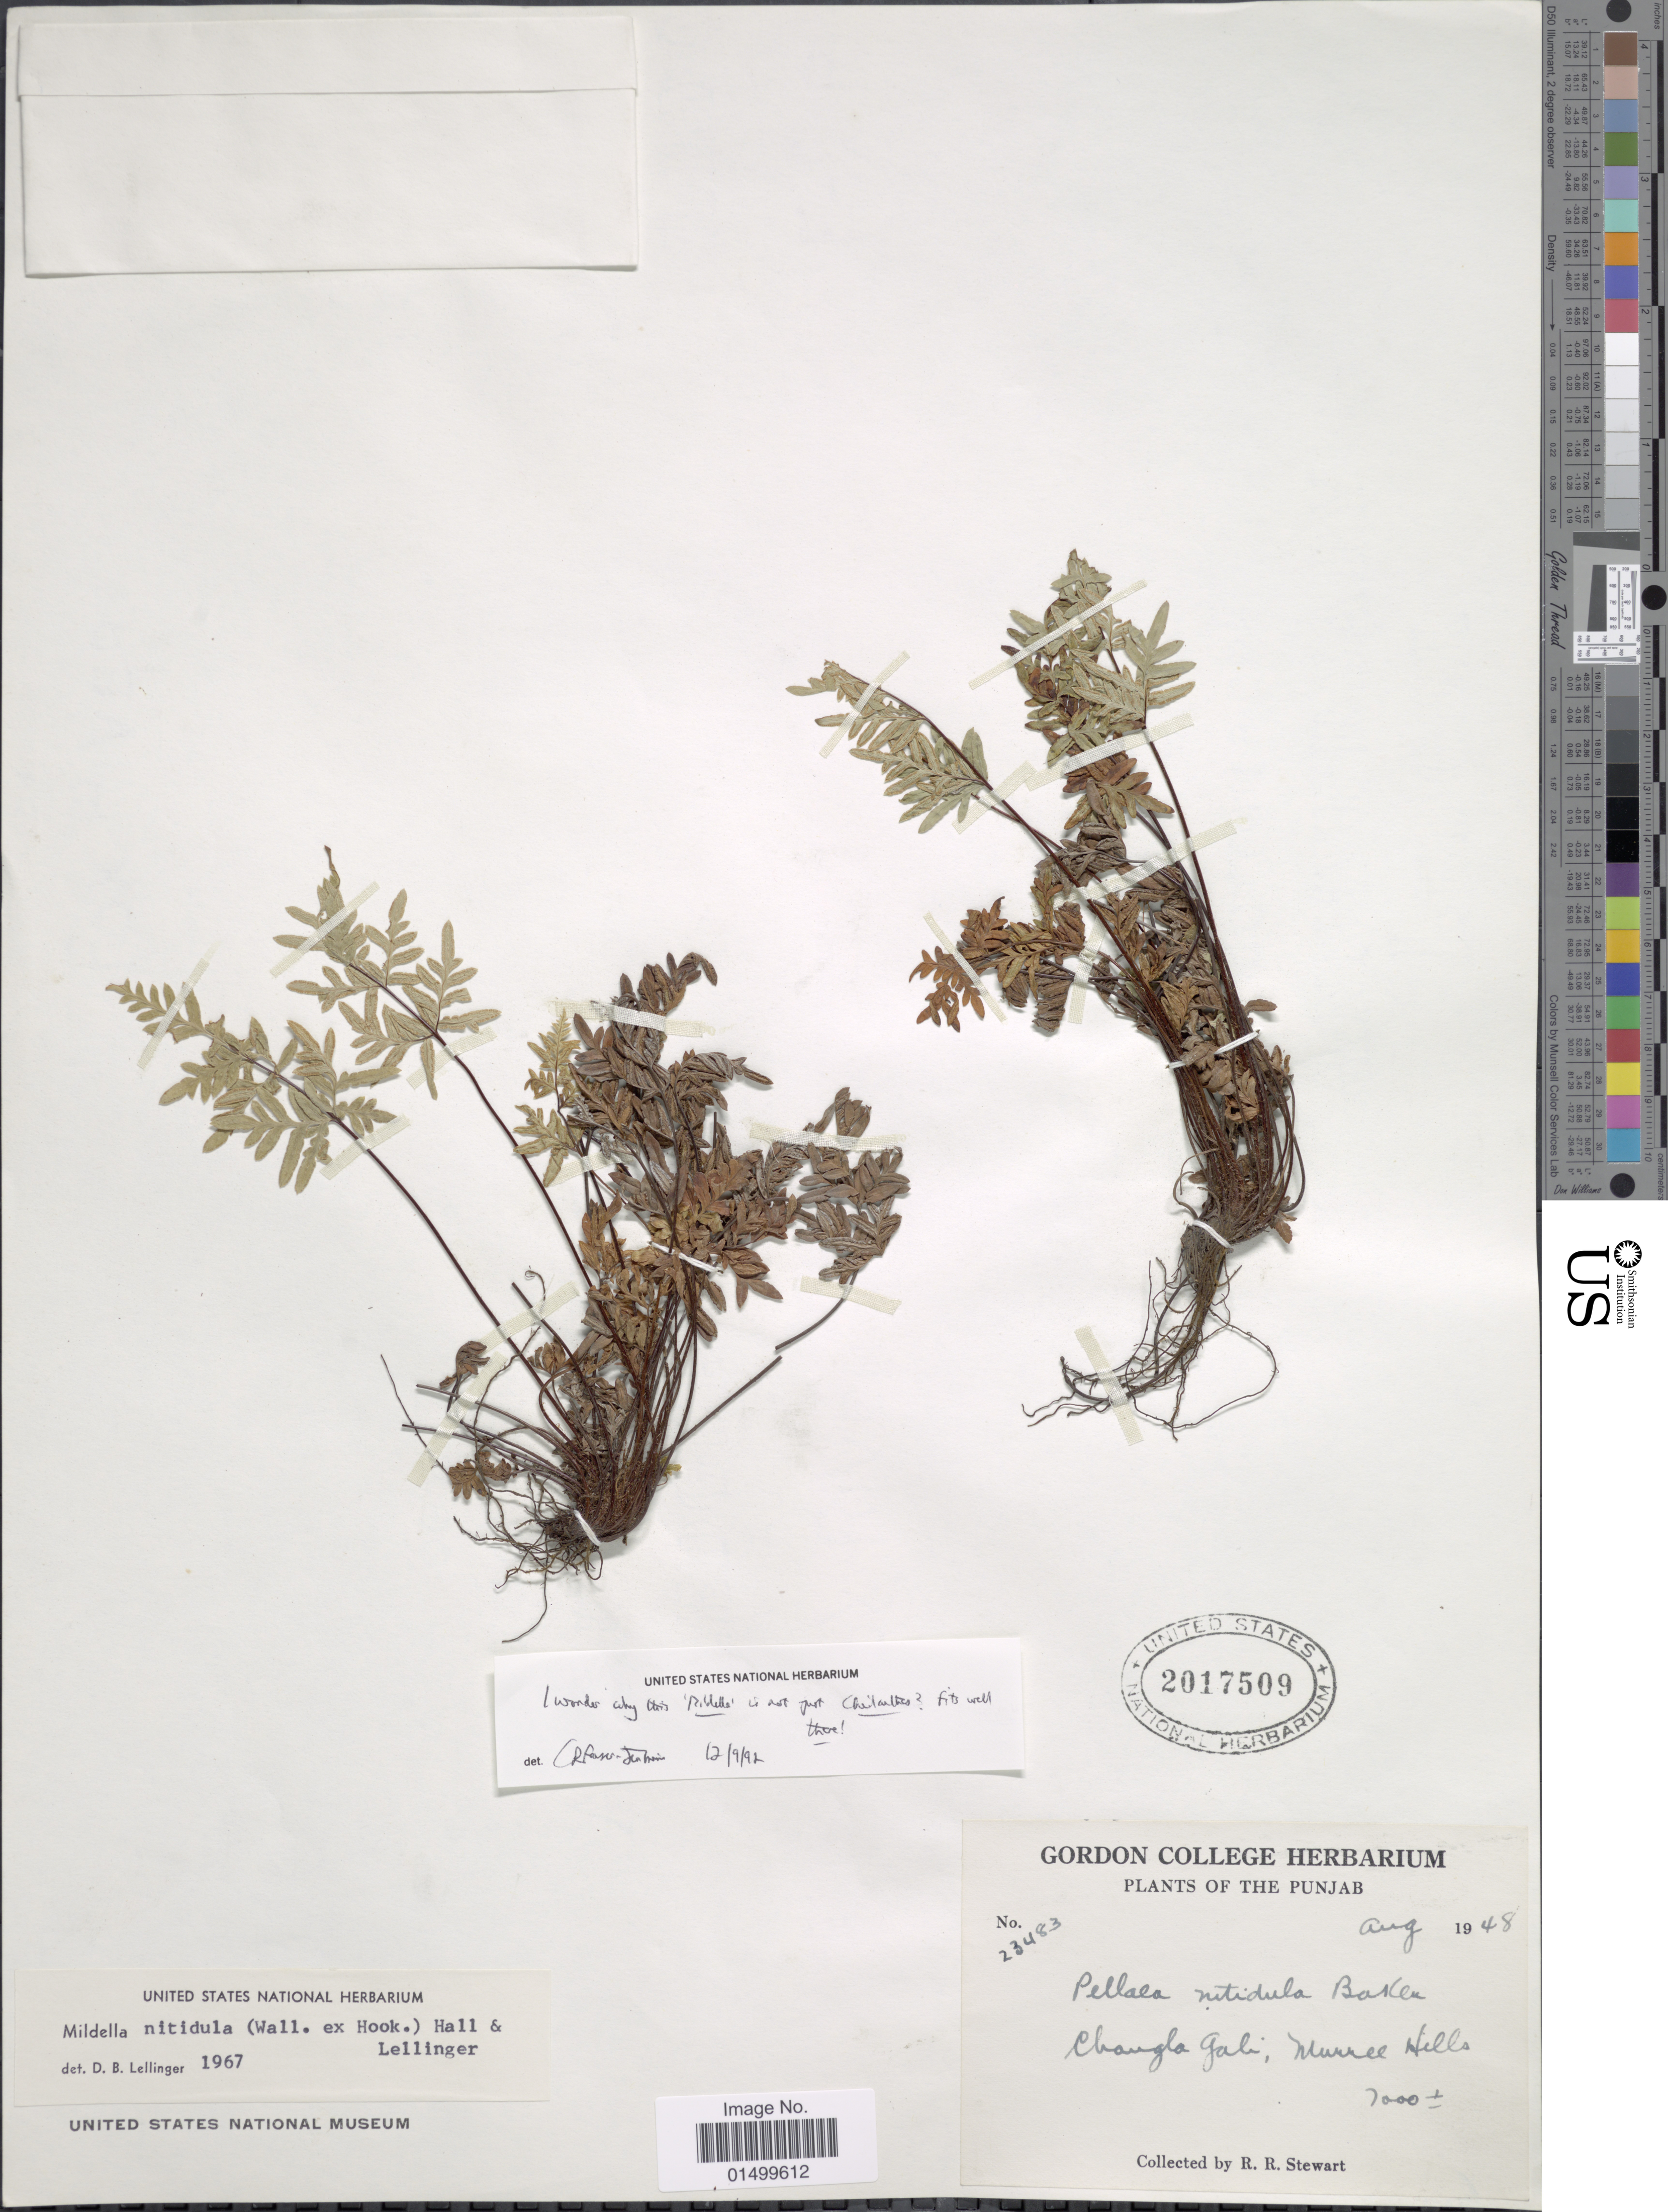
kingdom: Plantae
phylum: Tracheophyta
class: Polypodiopsida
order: Polypodiales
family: Pteridaceae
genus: Cheilanthes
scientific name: Cheilanthes nitidula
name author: Wall. ex Hook.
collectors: R. R. Stewart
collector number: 23483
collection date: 1948-08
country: Pakistan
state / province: Punjab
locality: Changla Gali; Murree Hills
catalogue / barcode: US 2017509